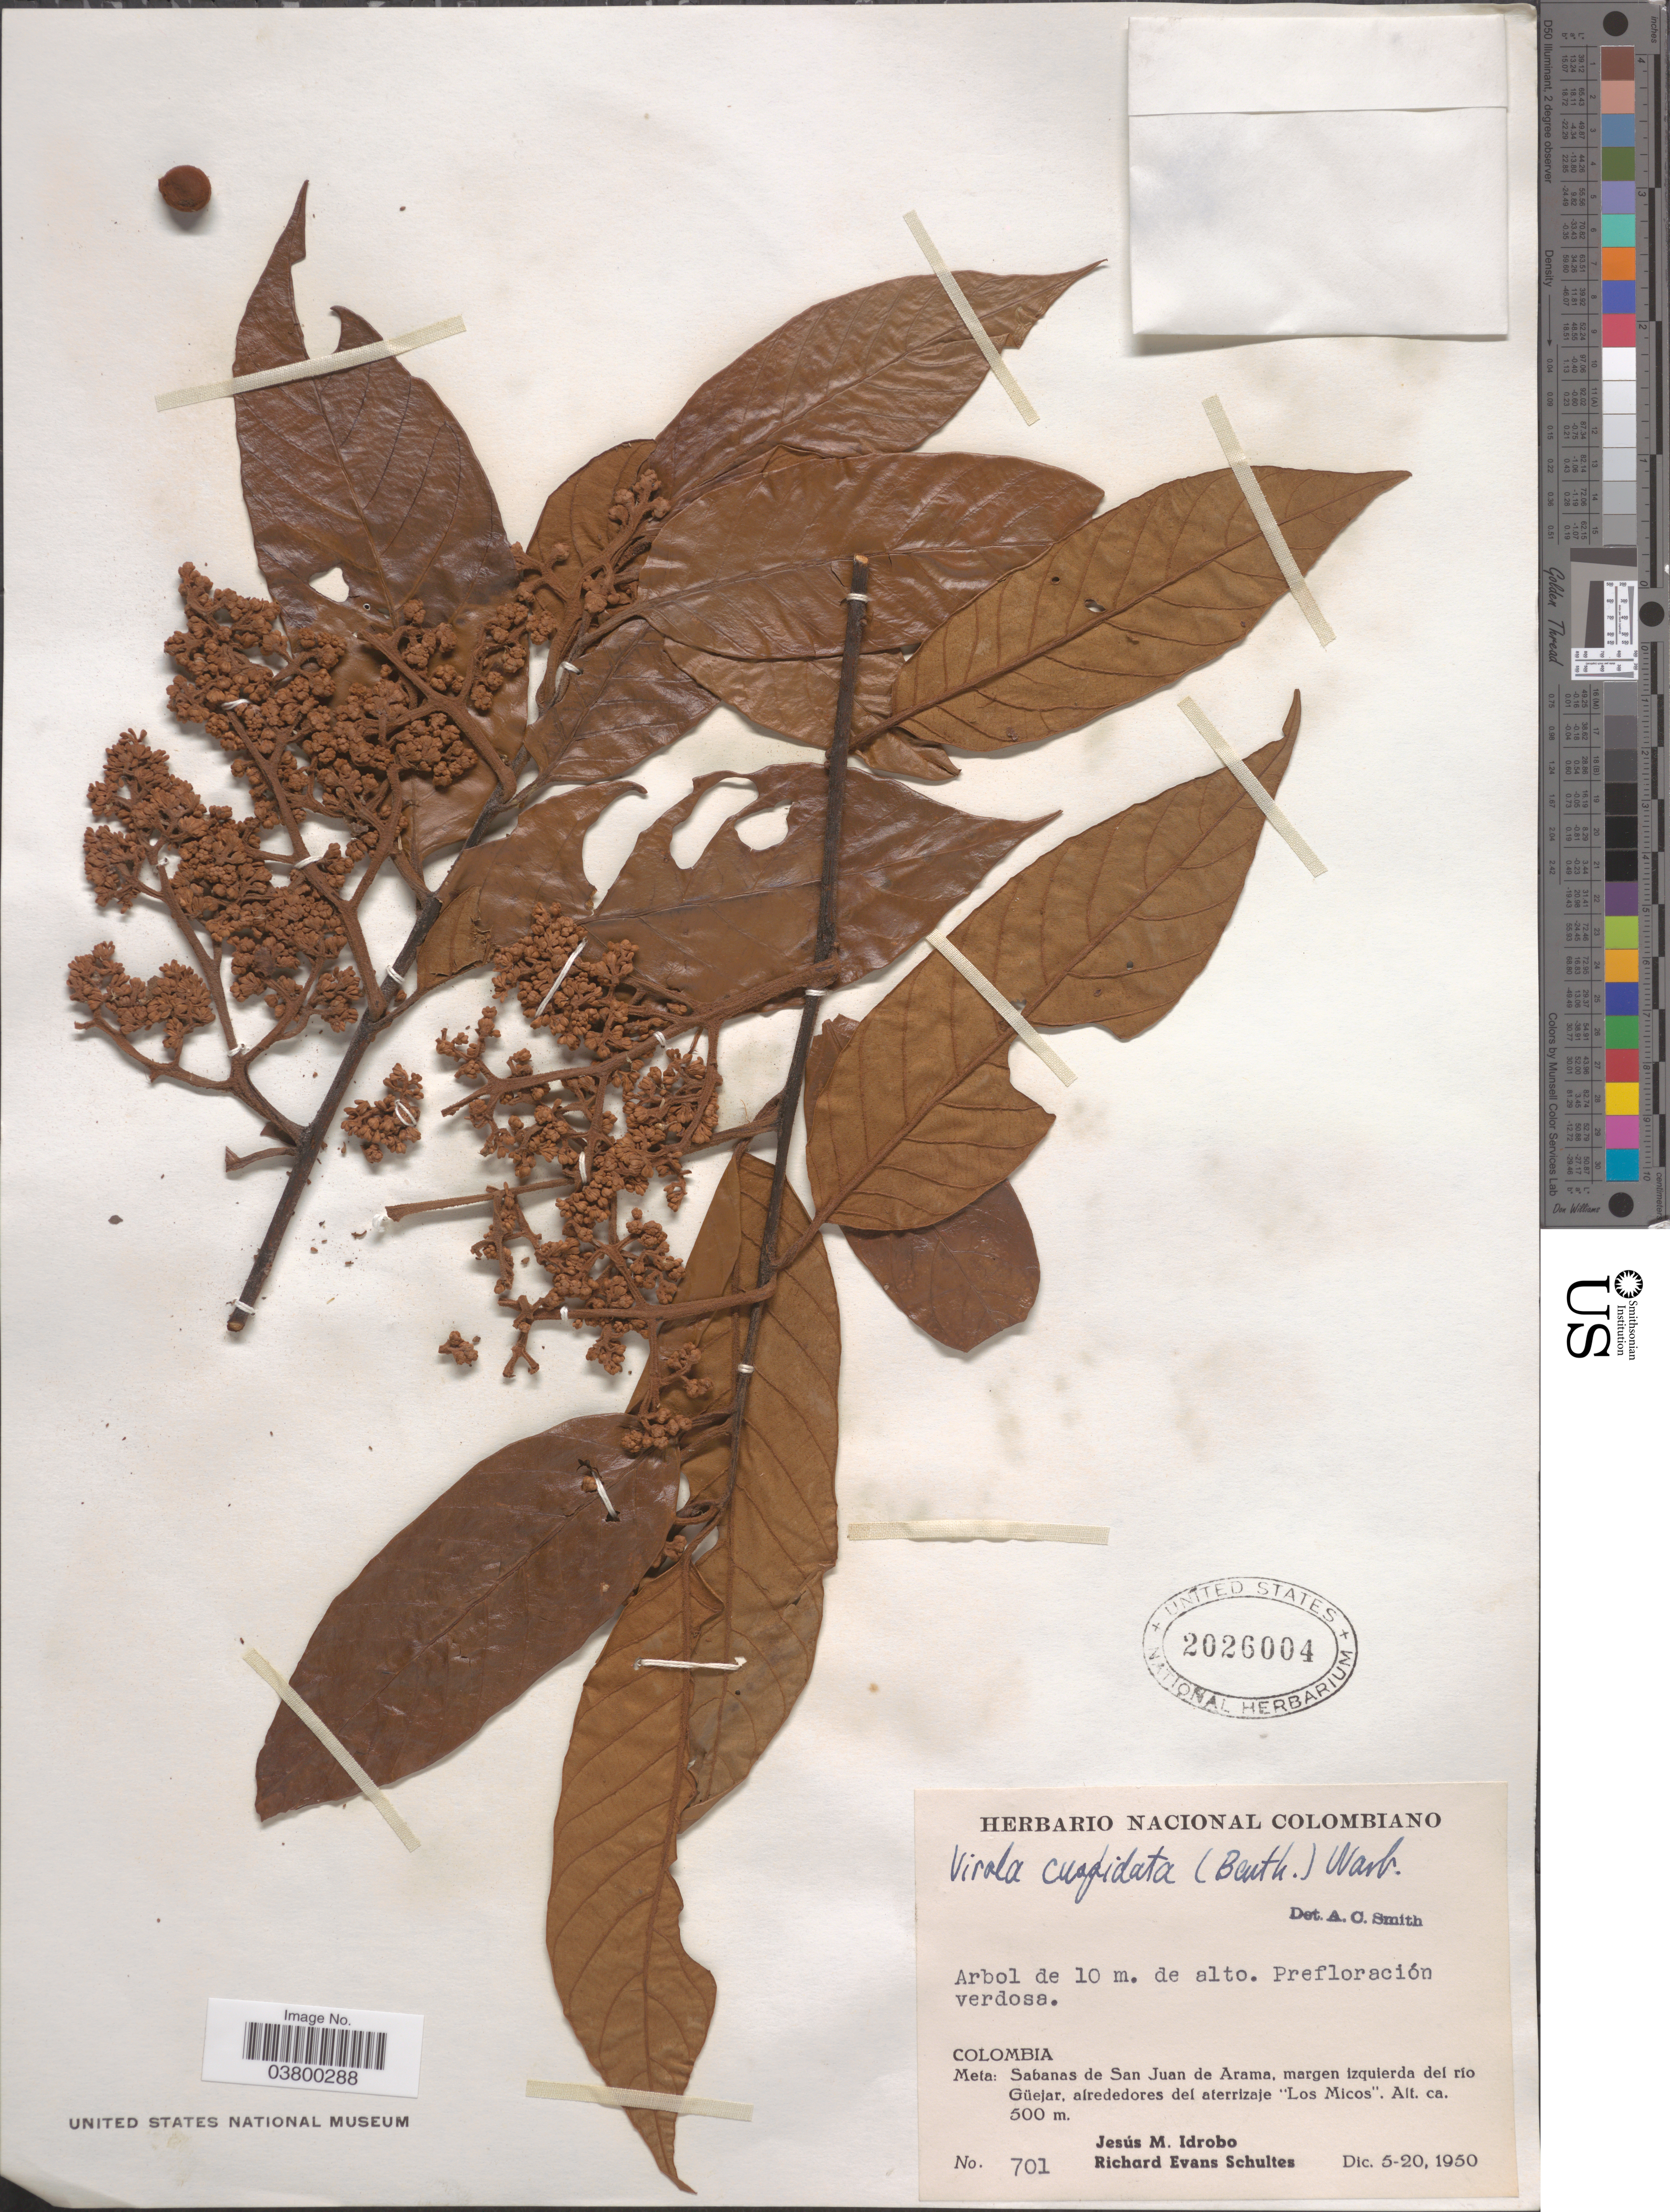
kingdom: Plantae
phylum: Tracheophyta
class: Magnoliopsida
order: Magnoliales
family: Myristicaceae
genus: Virola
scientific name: Virola elongata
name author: (Benth.) Warb.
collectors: J. M. Idrobo & R. E. Schultes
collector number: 701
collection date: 1950-12-05/1950-12-20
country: Colombia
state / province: Meta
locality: Sabanas de San Juan de Arama, margen izquierda del río Güejar, alrededores del aterrizaje 'Los Micos'.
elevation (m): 500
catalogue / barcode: US 2026004